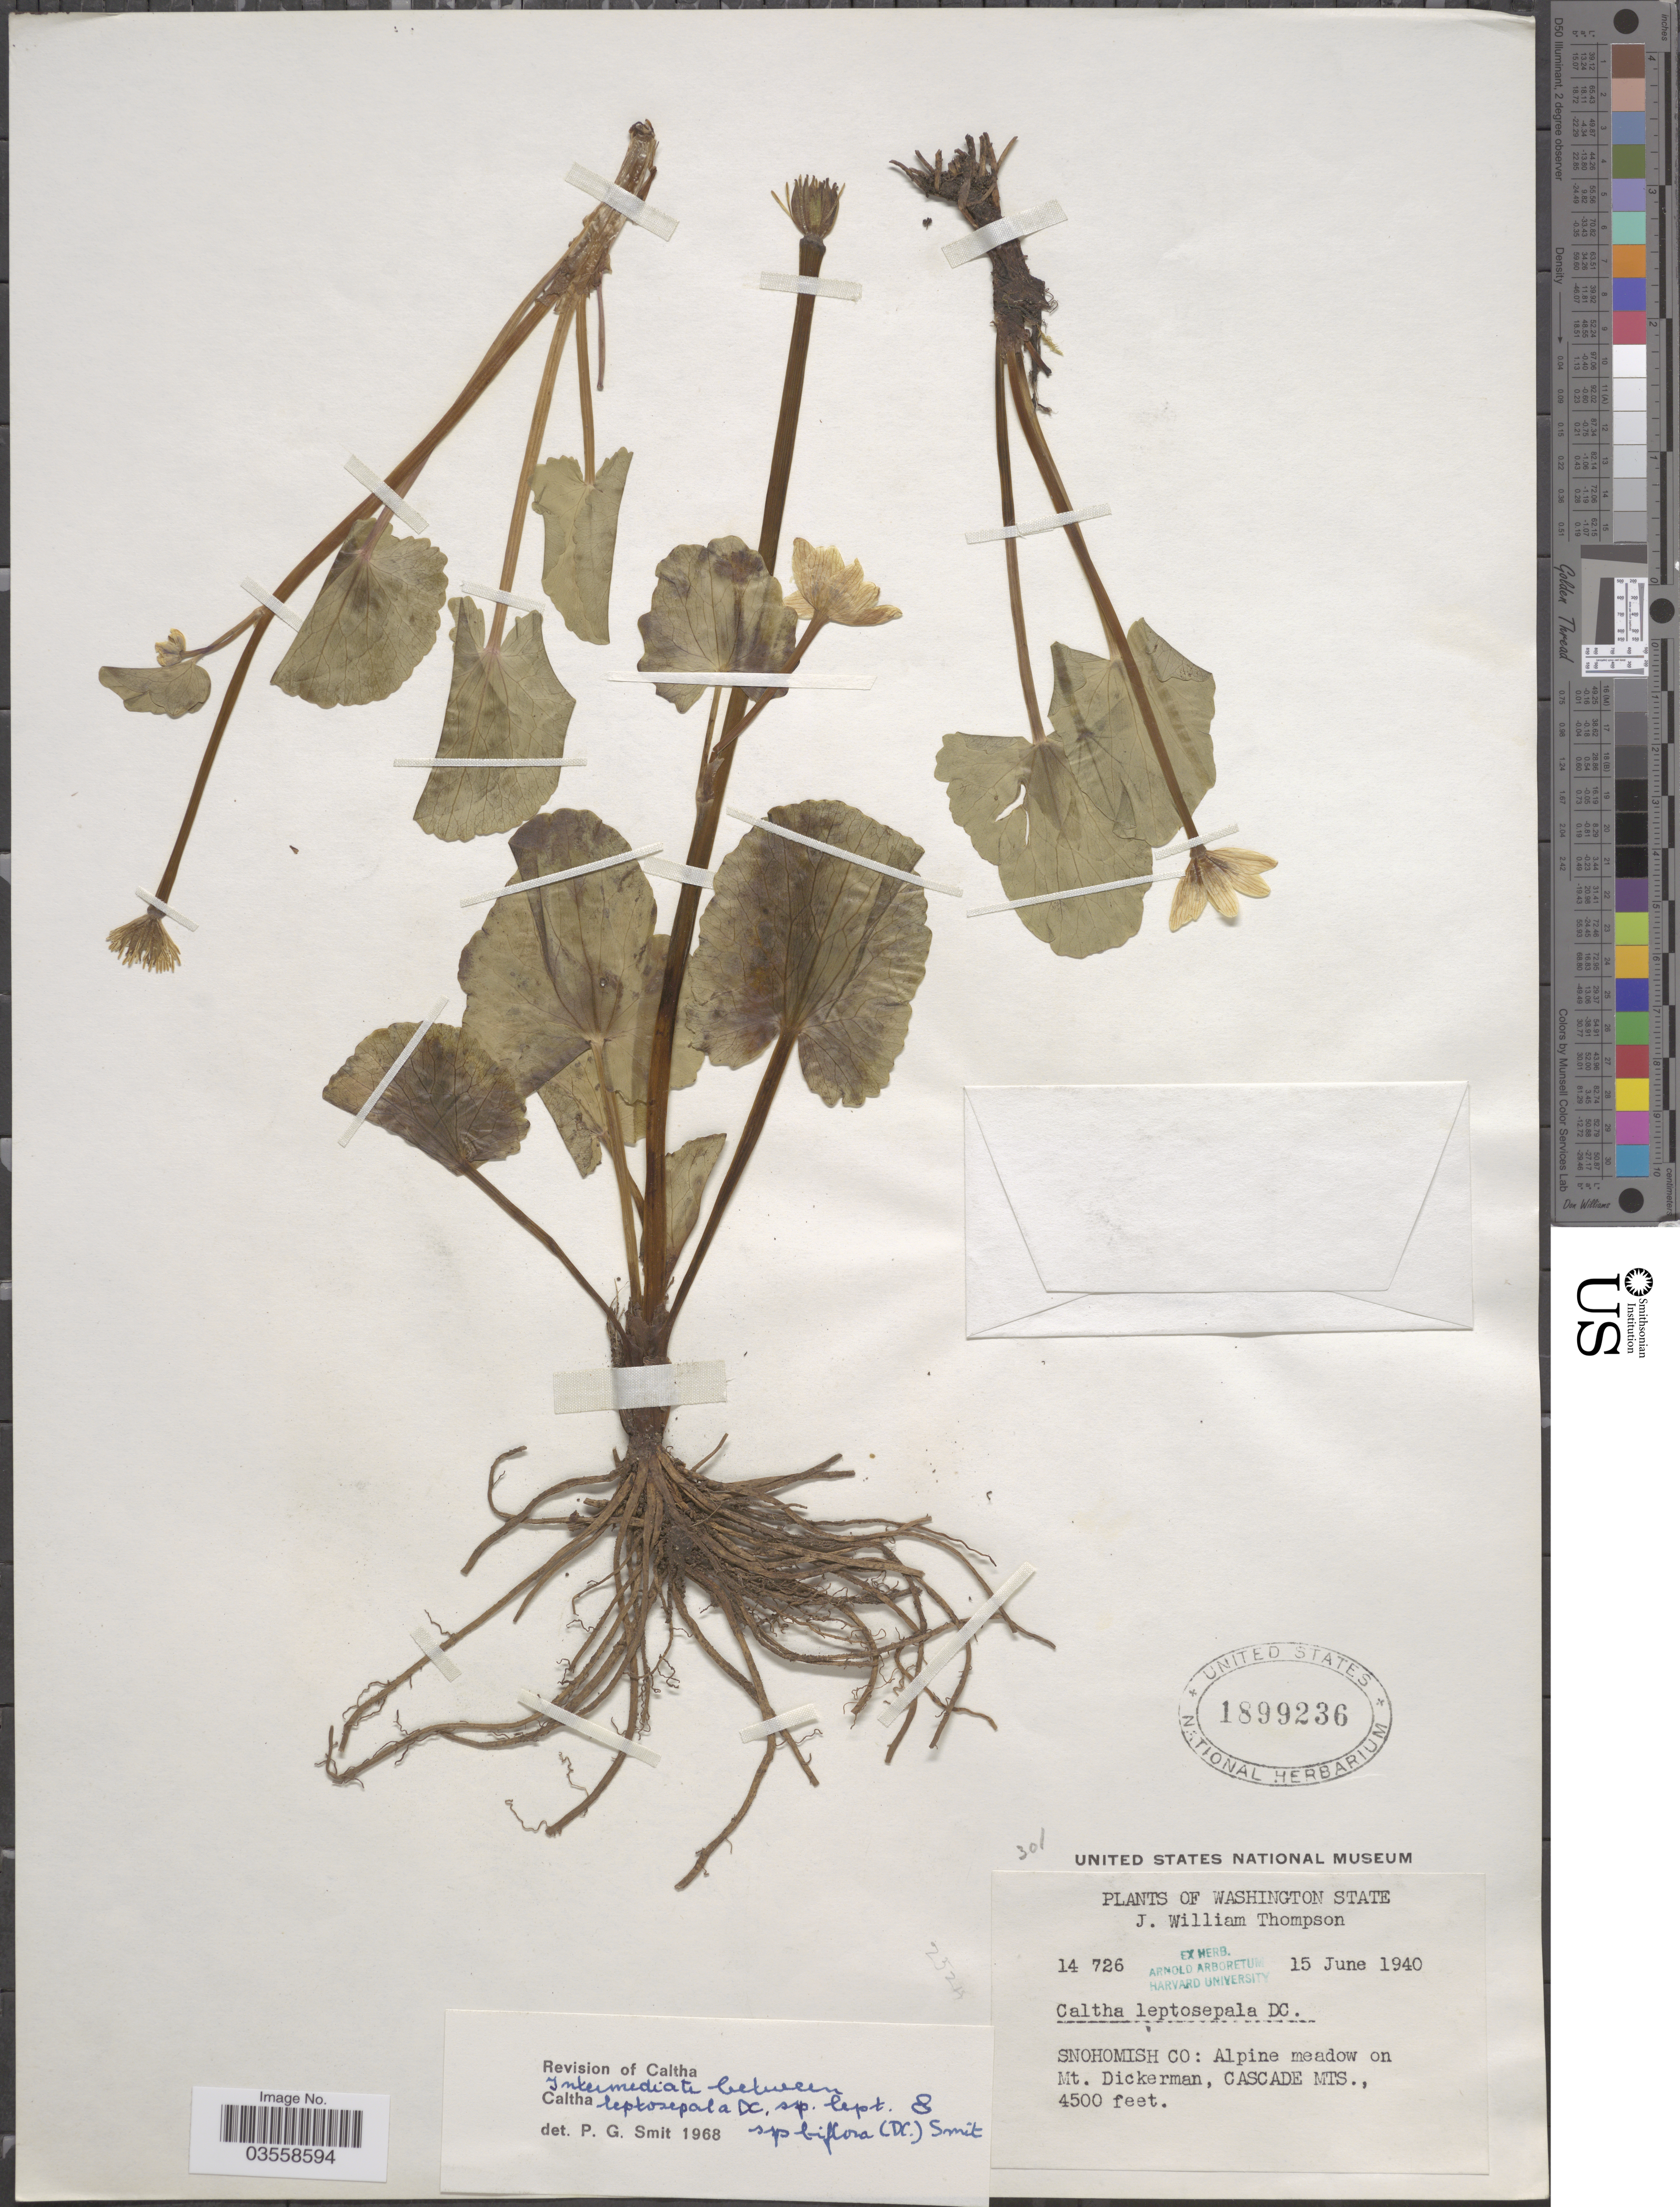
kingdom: Plantae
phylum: Tracheophyta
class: Magnoliopsida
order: Ranunculales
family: Ranunculaceae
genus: Caltha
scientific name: Caltha leptosepala subsp. biflora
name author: DC.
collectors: J. W. Thompson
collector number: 14726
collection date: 1940-06-15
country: United States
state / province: Washington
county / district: Snohomish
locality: Snohomish Co: Alpine meadow on Mt. Dickerman, Cascade Mts.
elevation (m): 1372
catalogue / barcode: US 1899236